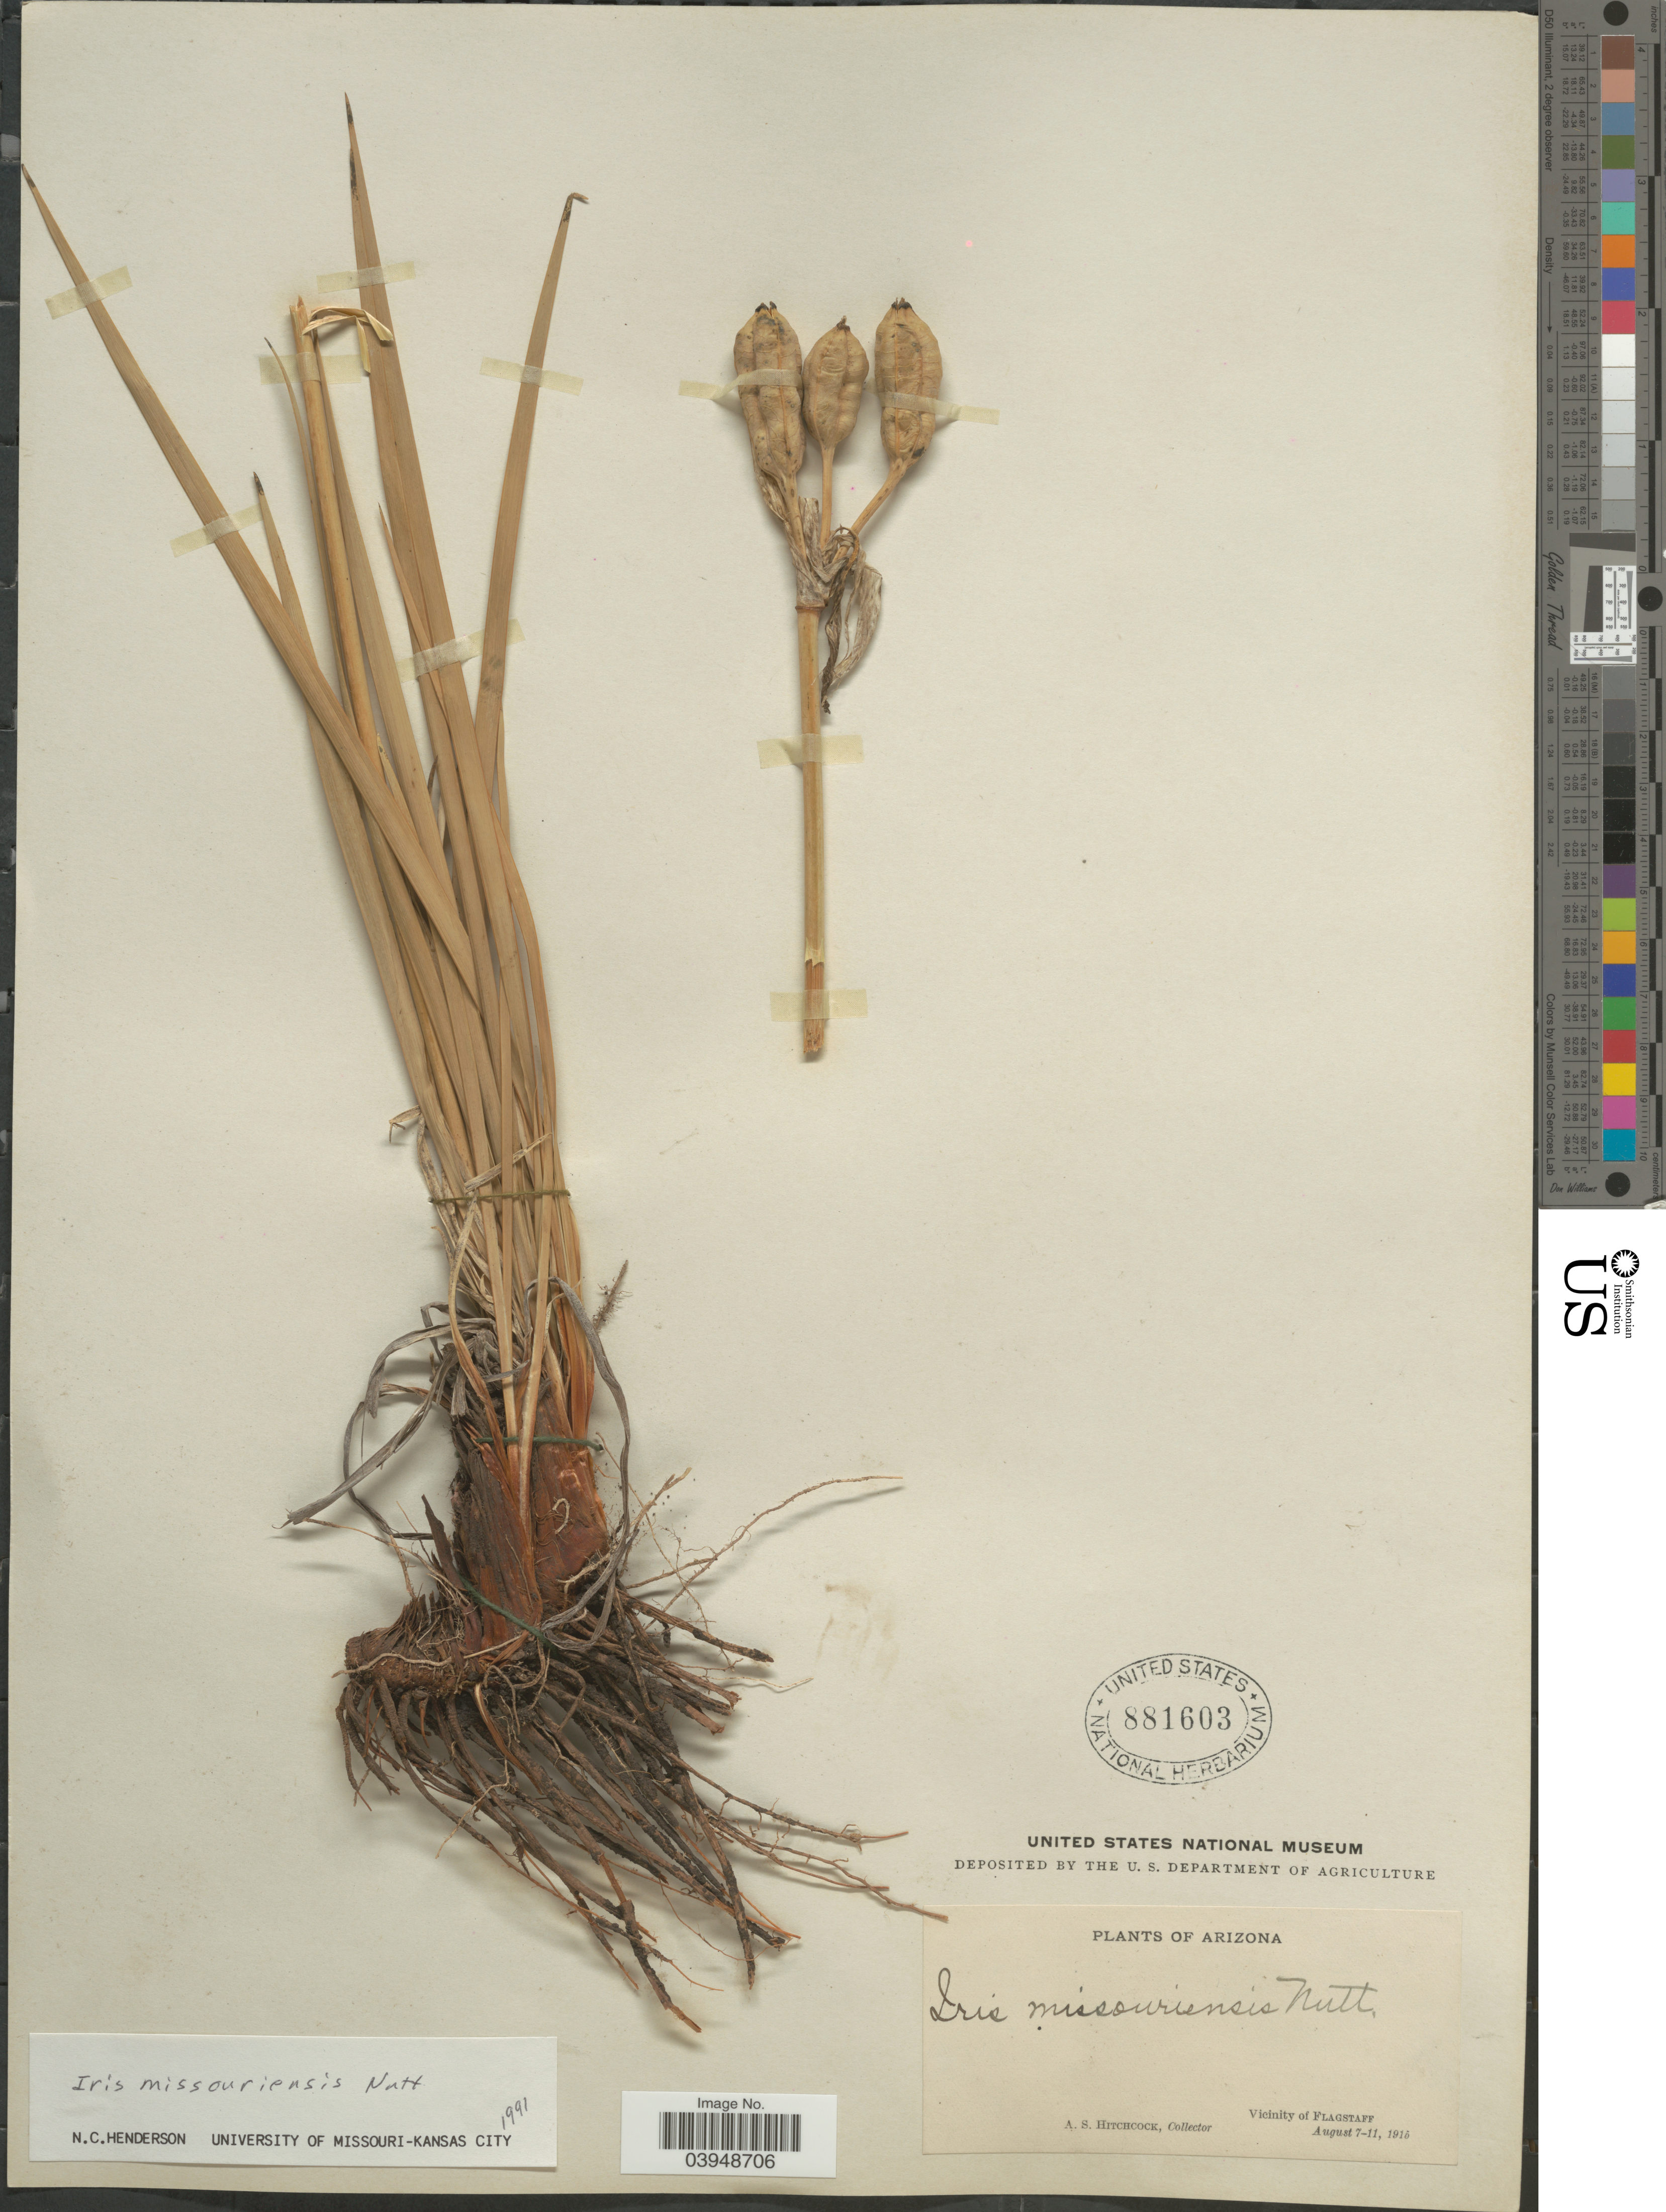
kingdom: Plantae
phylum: Tracheophyta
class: Liliopsida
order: Asparagales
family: Iridaceae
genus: Iris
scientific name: Iris missouriensis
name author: Nutt.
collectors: A. S. Hitchcock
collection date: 1915-08-07/1915-08-11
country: United States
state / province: Arizona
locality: Vicinity of Flagstaff.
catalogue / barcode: US 881603